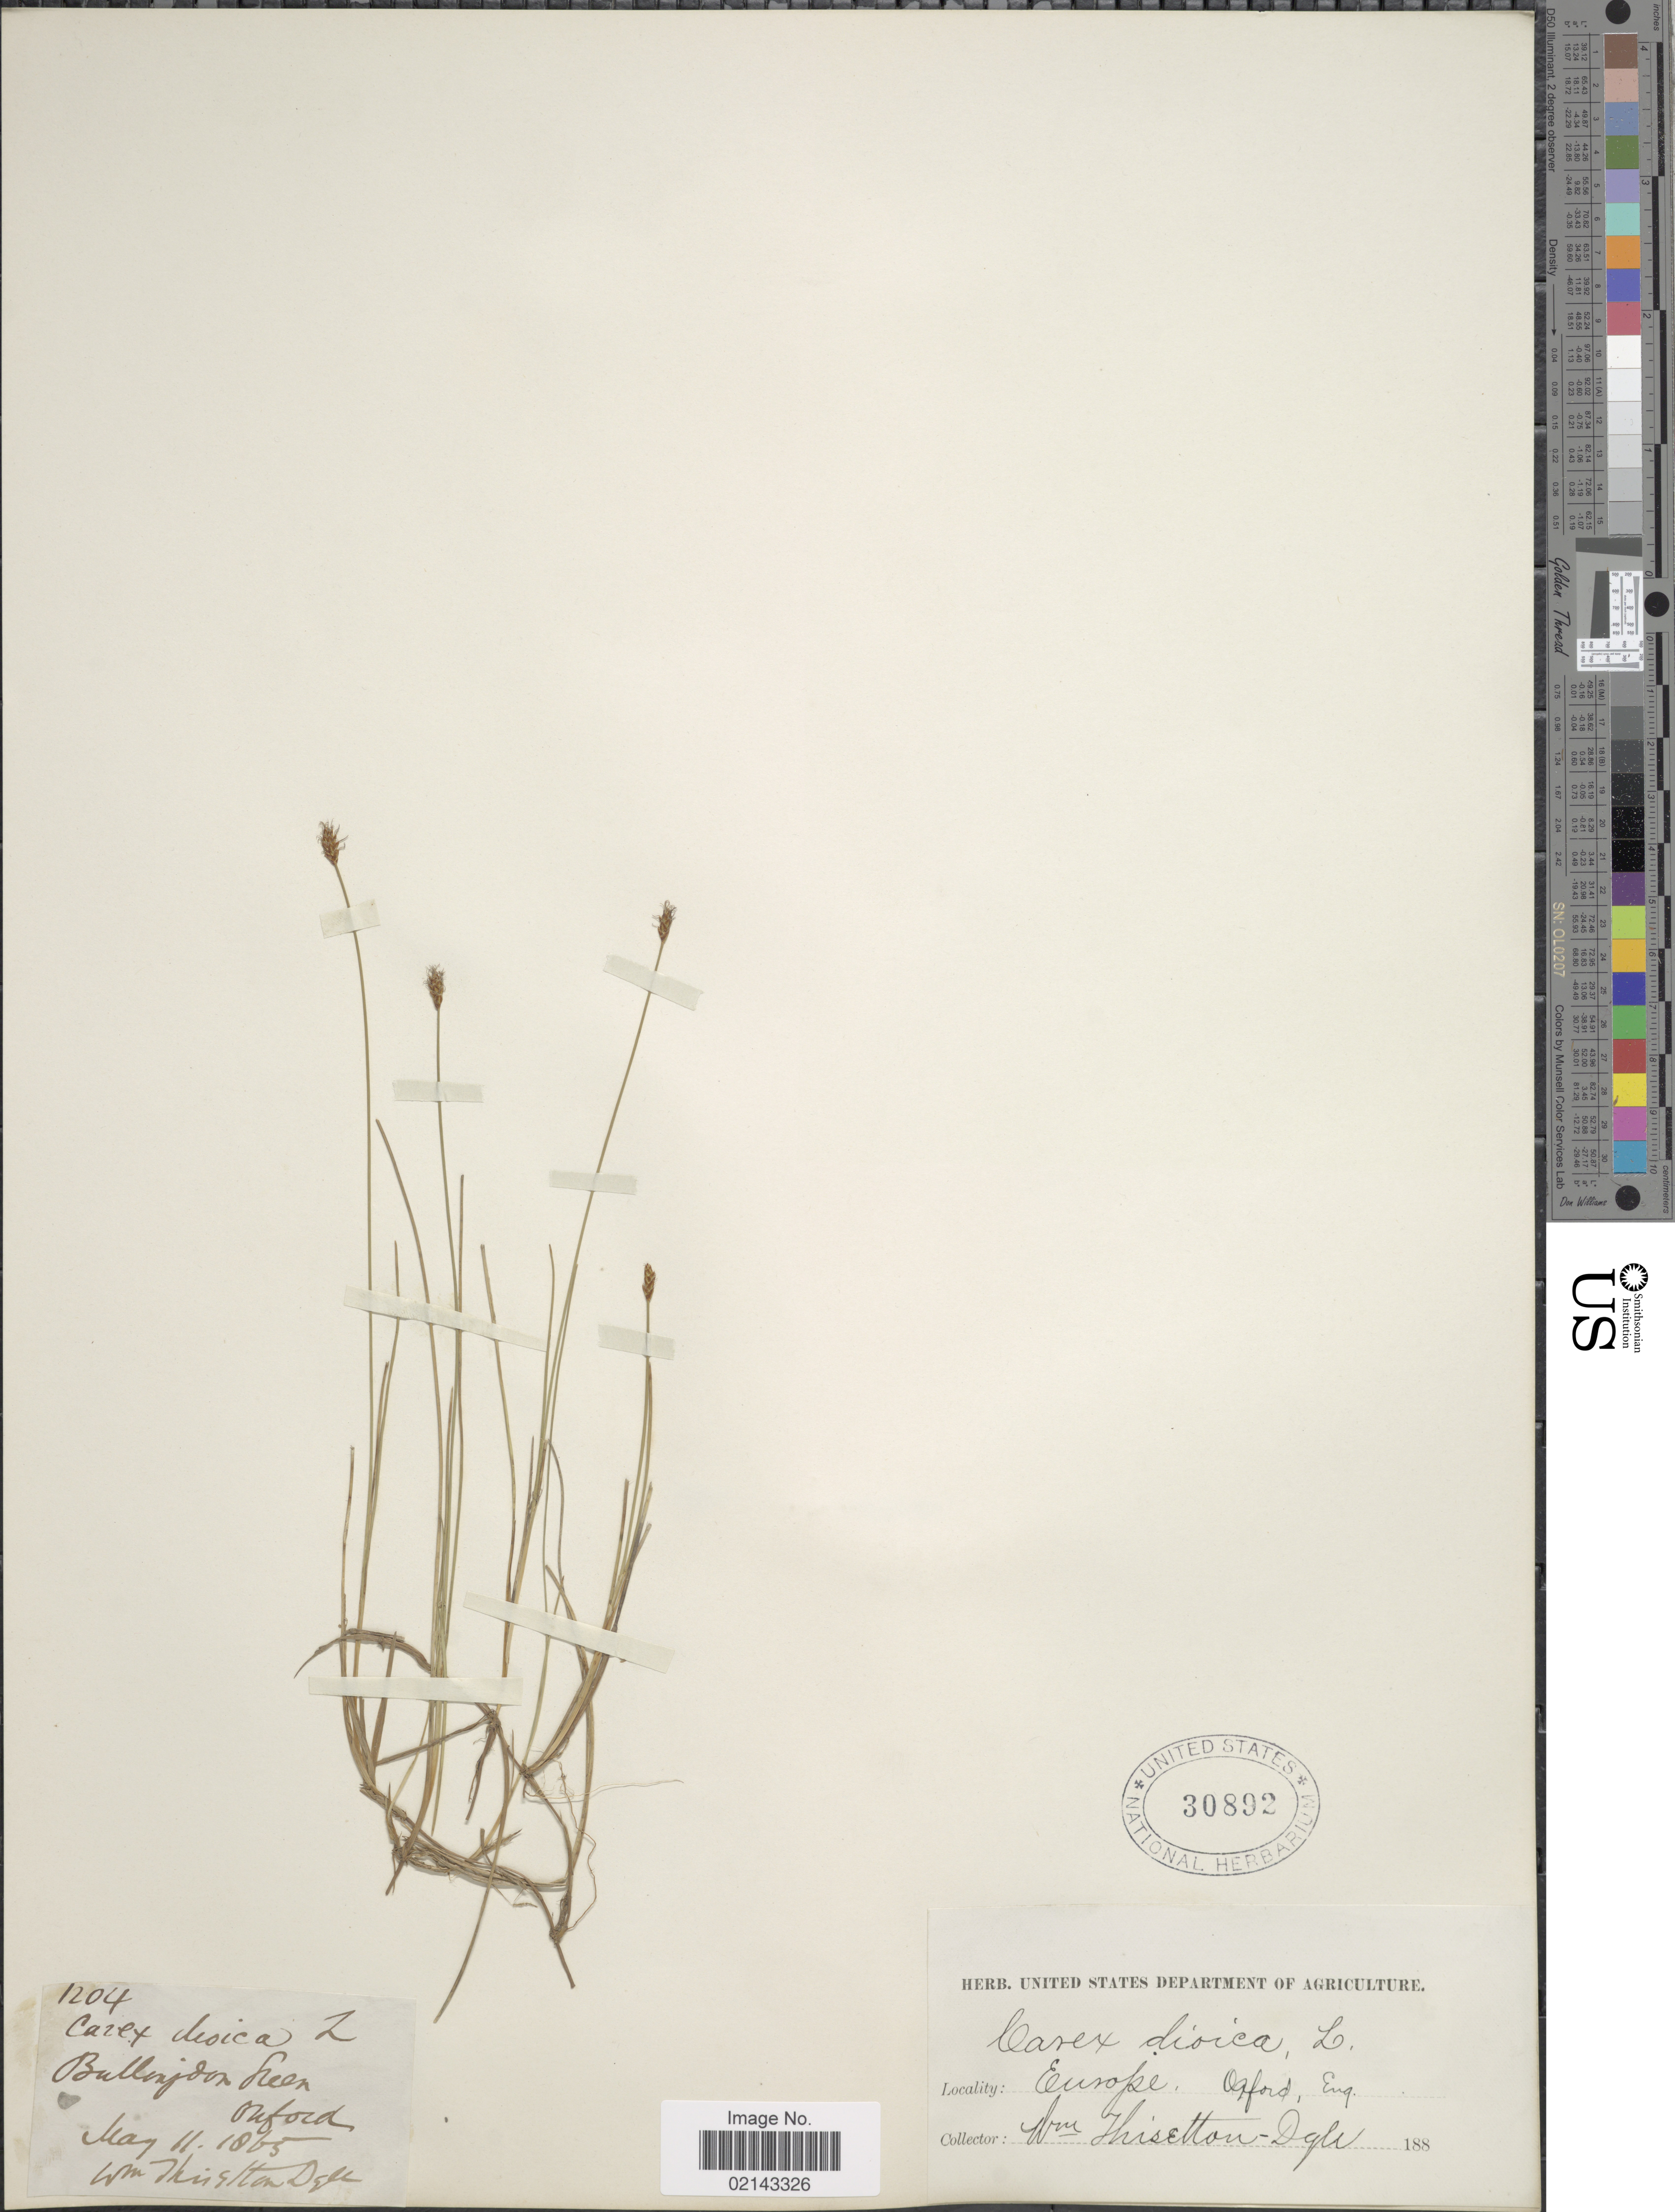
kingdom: Plantae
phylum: Tracheophyta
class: Liliopsida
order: Poales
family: Cyperaceae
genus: Carex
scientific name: Carex dioica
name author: L.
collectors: W. T. Dyer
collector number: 1204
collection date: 1865-05-11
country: United Kingdom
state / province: England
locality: Bullingdon near Oxford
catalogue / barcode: US 30892